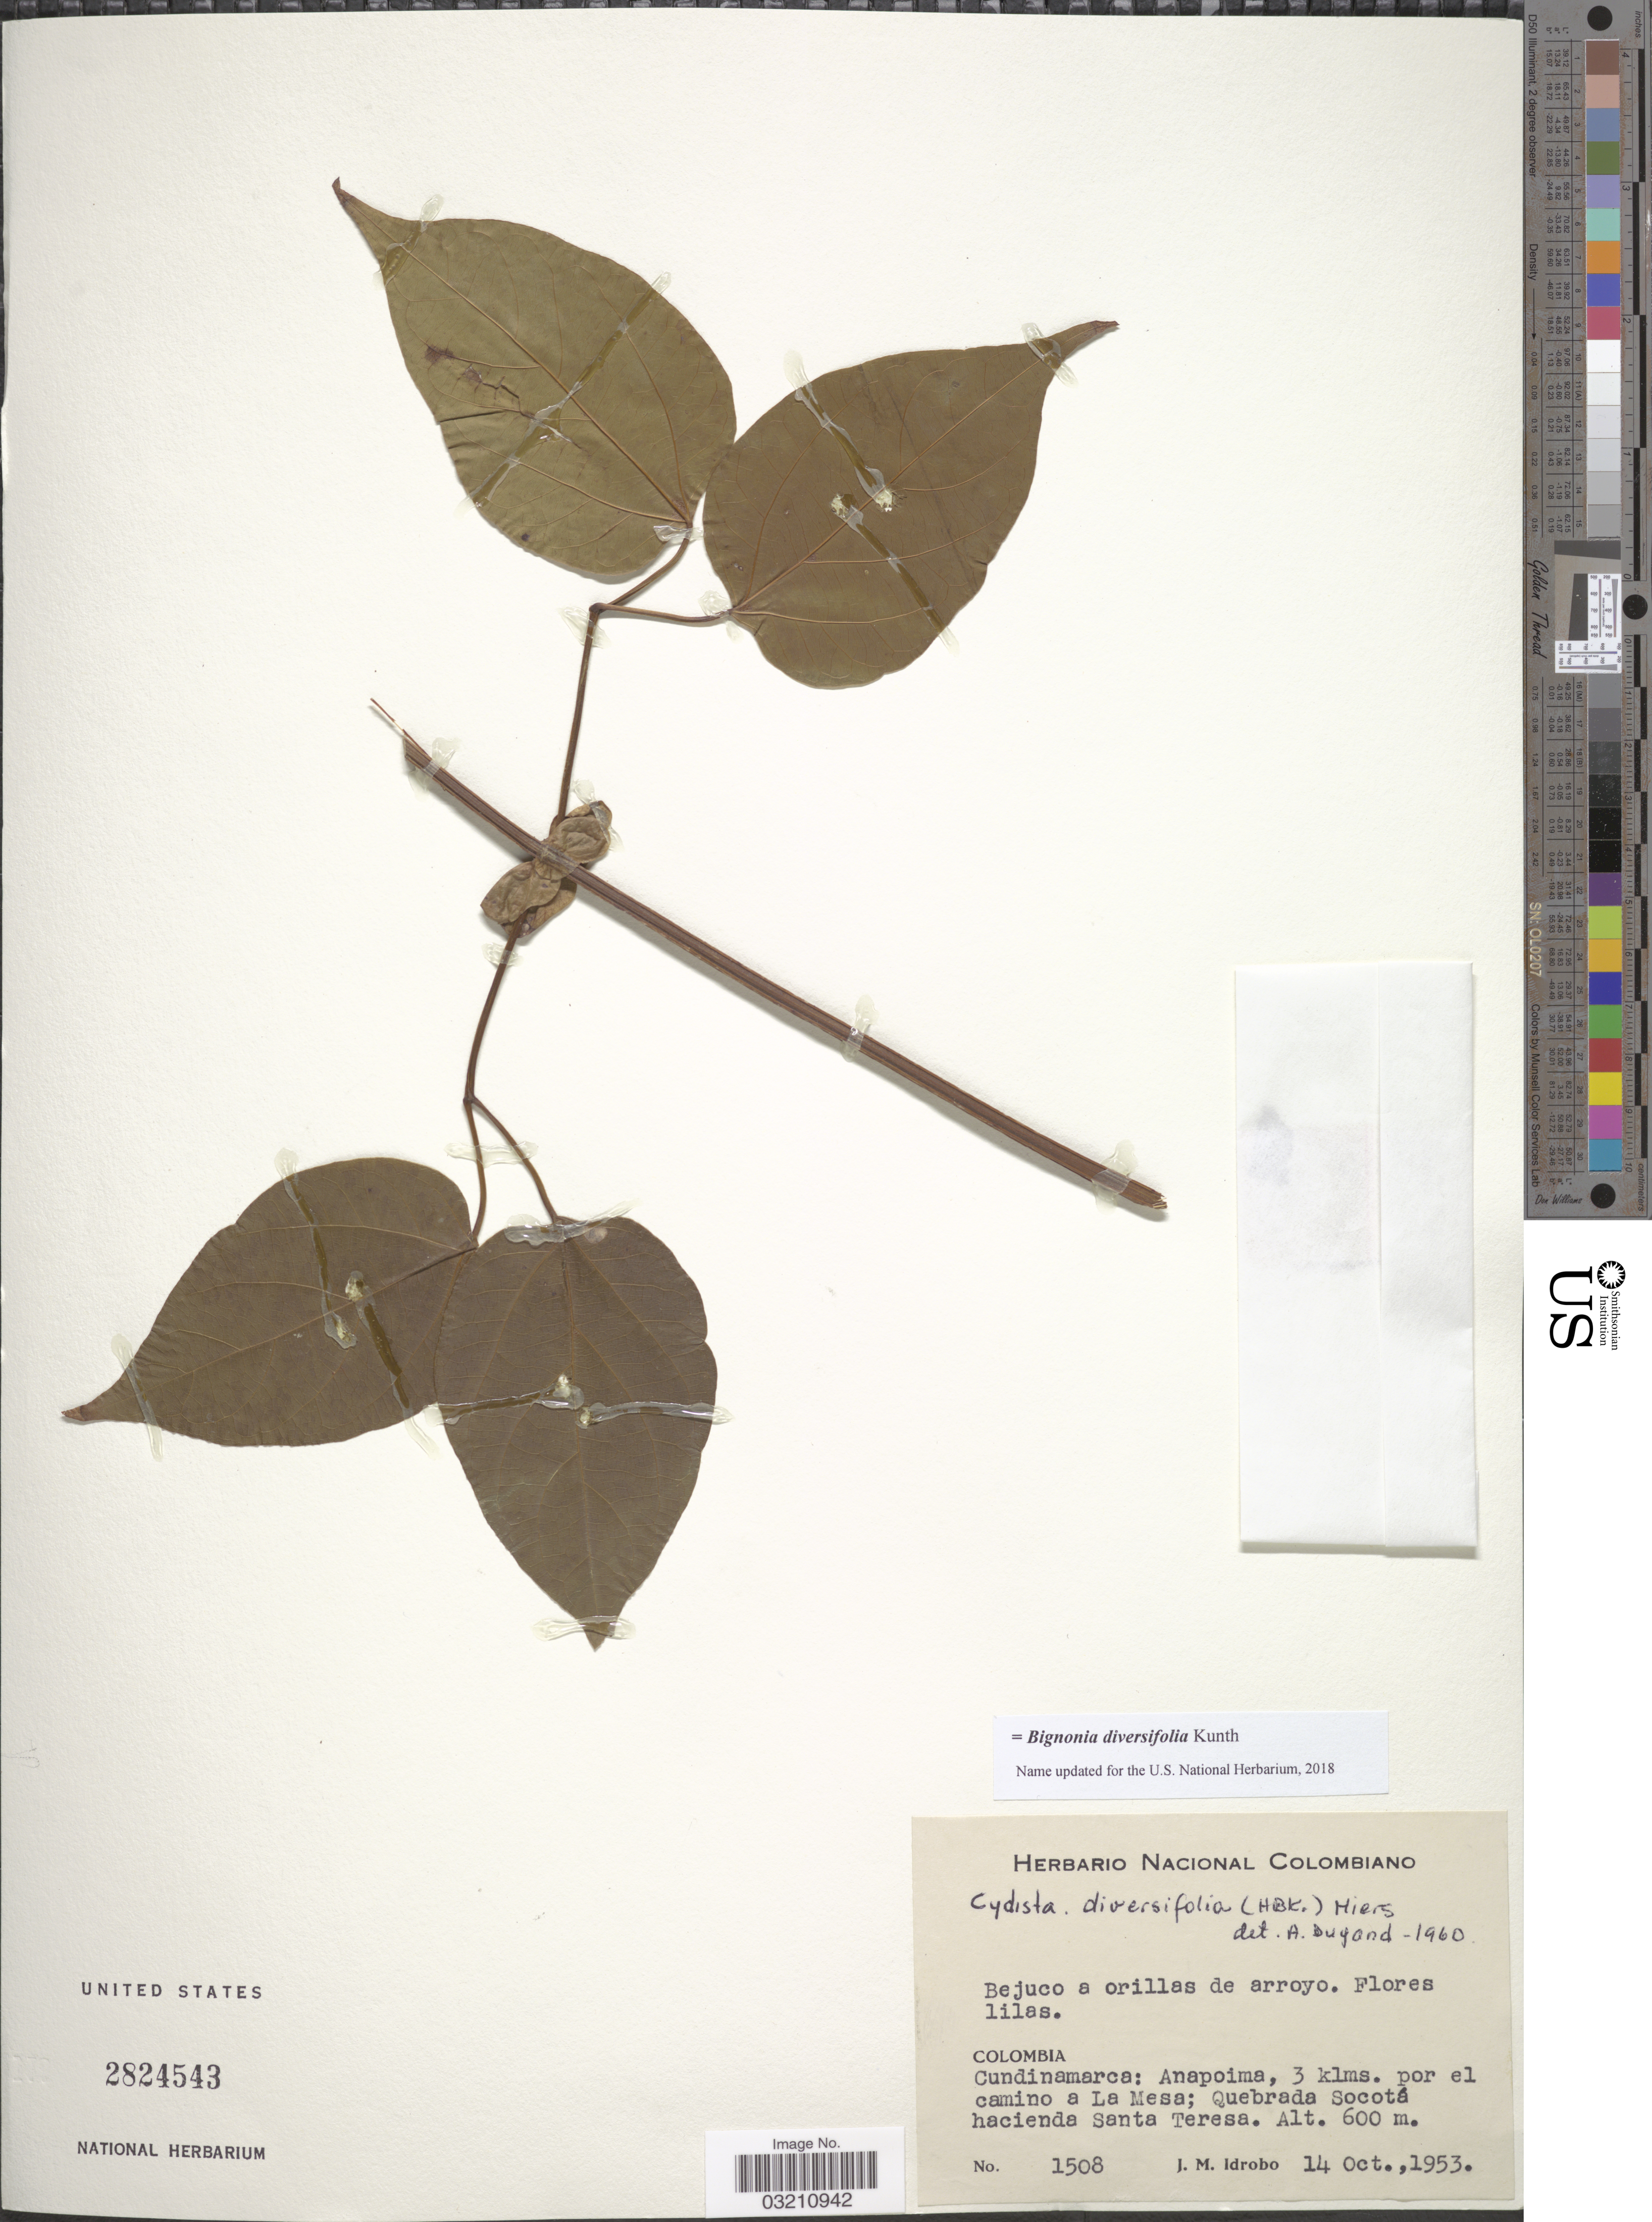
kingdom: Plantae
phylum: Tracheophyta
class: Magnoliopsida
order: Lamiales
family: Bignoniaceae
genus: Bignonia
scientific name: Bignonia diversifolia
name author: Kunth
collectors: J. M. Idrobo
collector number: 1508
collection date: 1953-10-14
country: Colombia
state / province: Cundinamarca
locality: Anapoima, 3 klms. por el camino a La Mesa; Quebrada Socotá hacienda Santa Teresa.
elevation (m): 600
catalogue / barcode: US 2824543